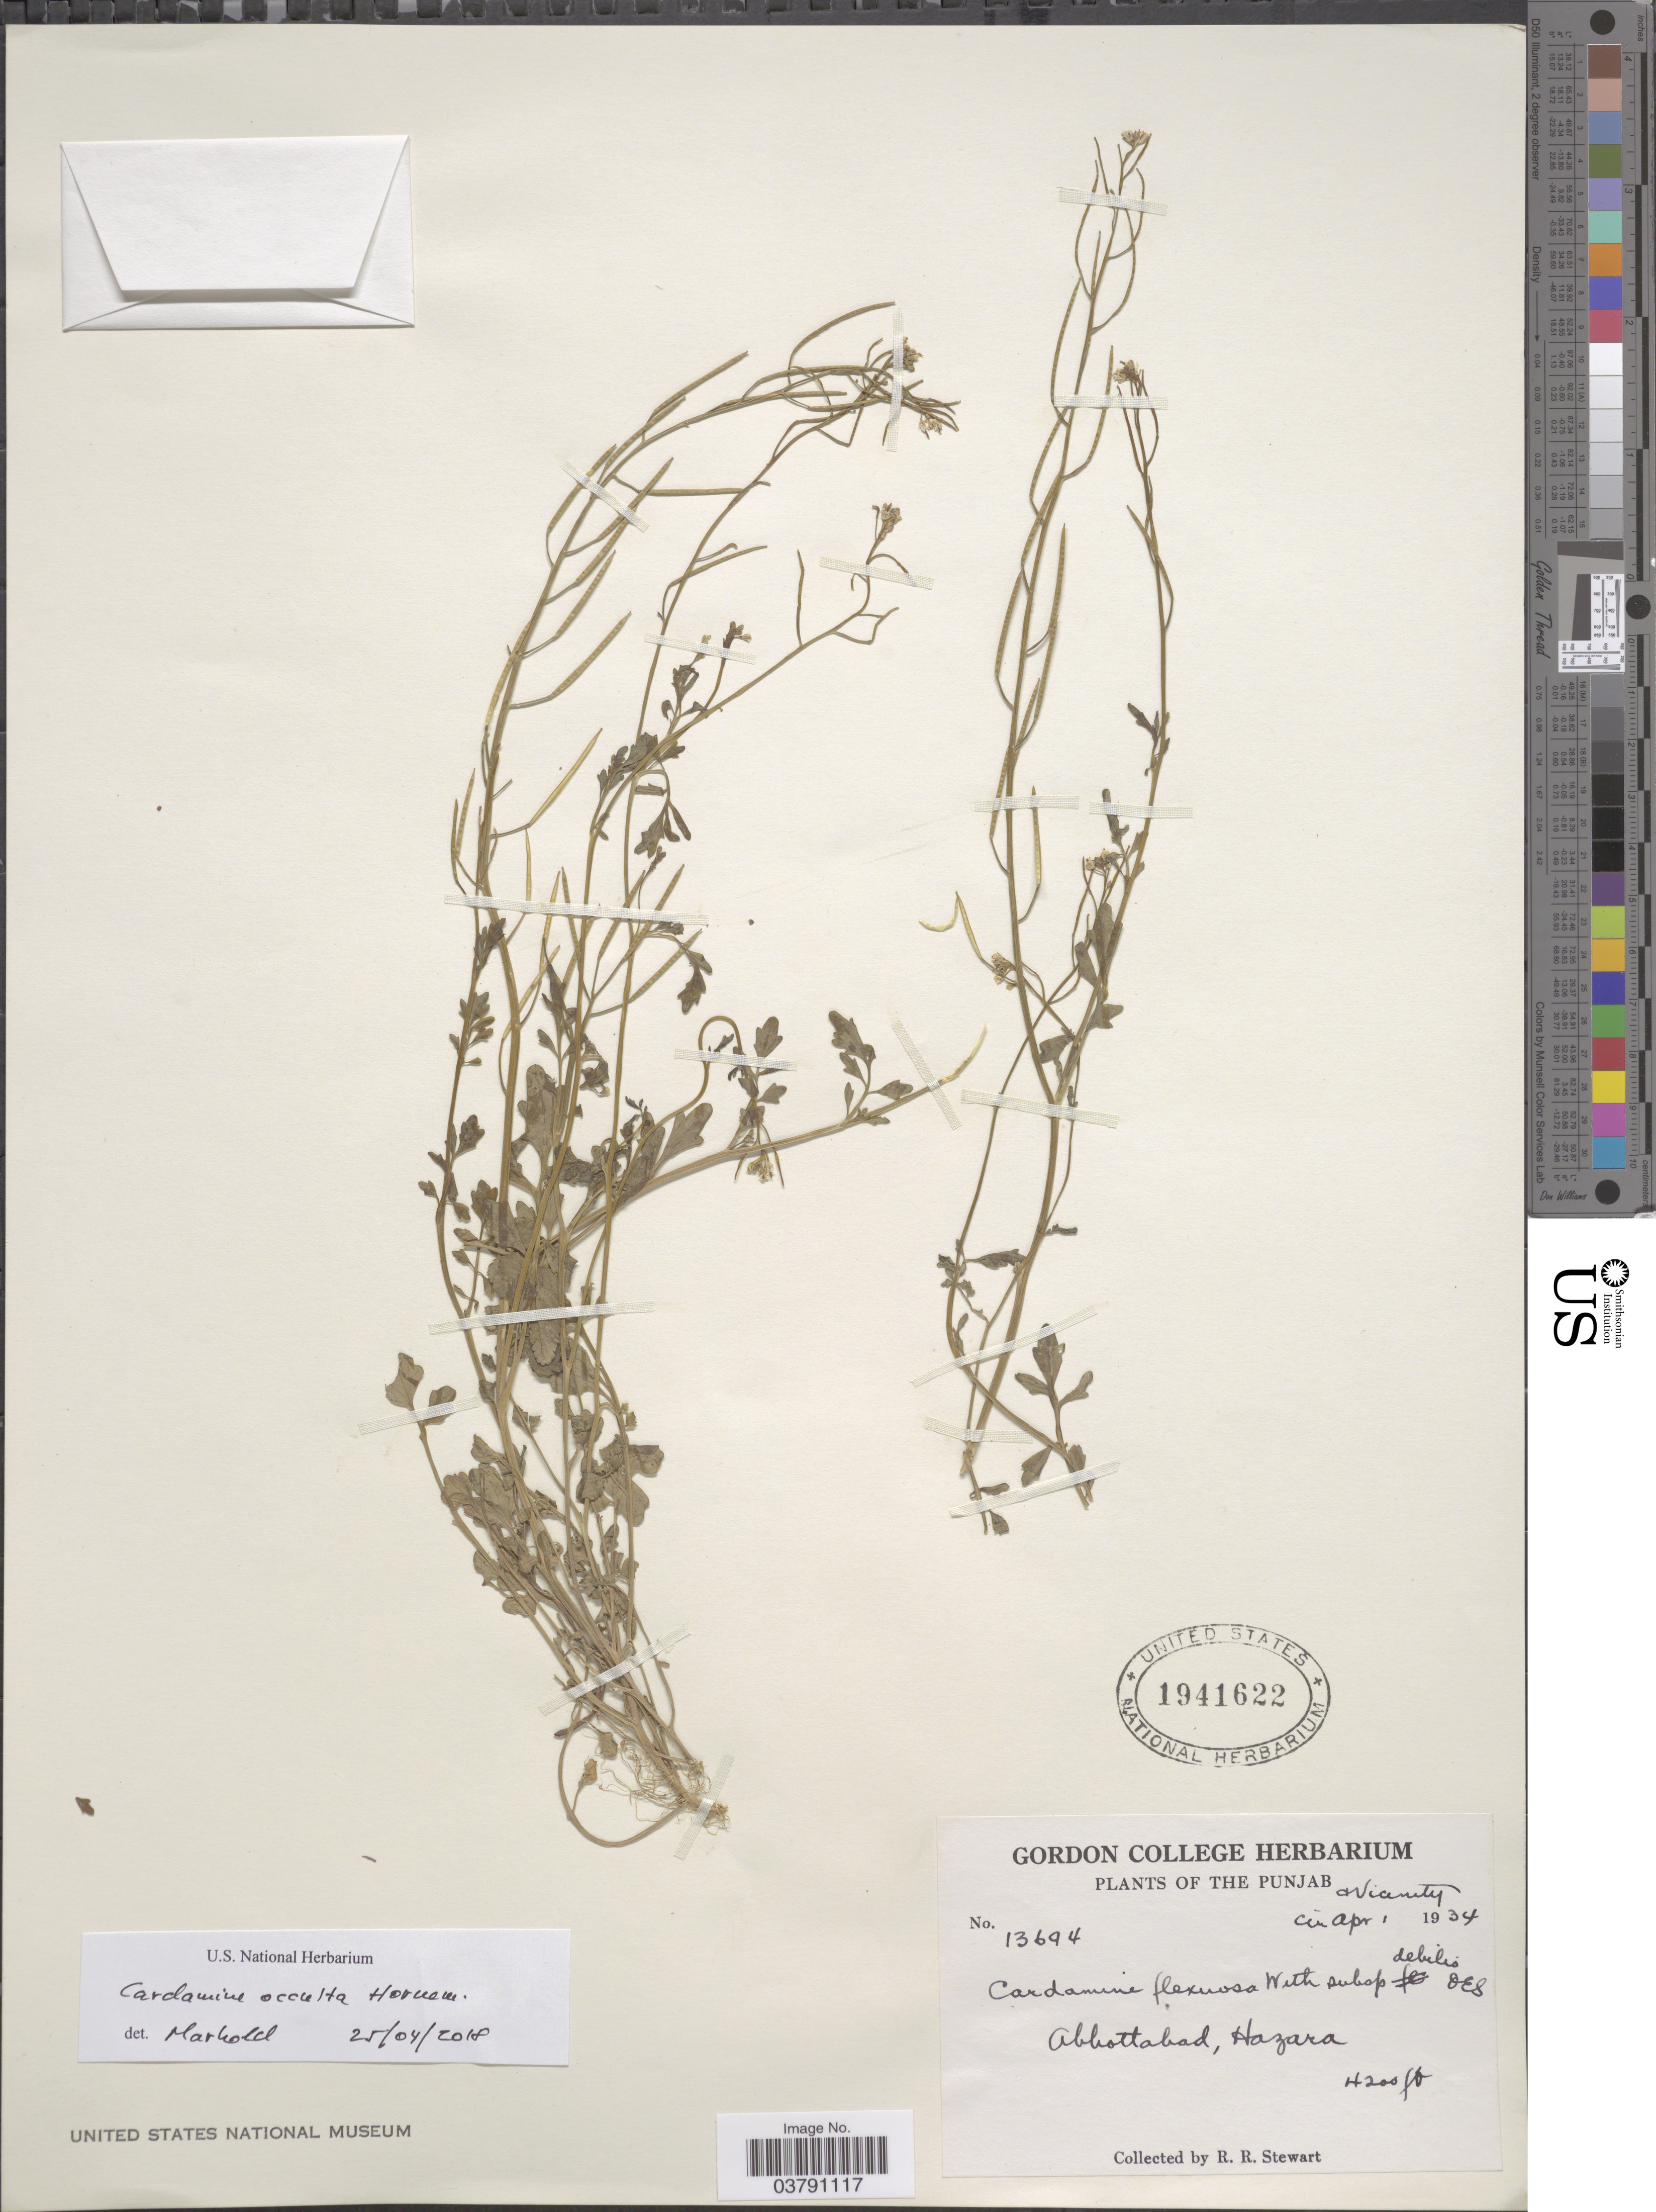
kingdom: Plantae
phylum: Tracheophyta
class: Magnoliopsida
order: Brassicales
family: Brassicaceae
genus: Cardamine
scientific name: Cardamine occulta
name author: Hornem.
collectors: R. Stewart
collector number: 13694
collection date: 1934-04-01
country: Pakistan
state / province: Khyber Pakhtunkhwa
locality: The Punjab. Abbottabad, Hazara.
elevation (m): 1280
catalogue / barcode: US 1941622